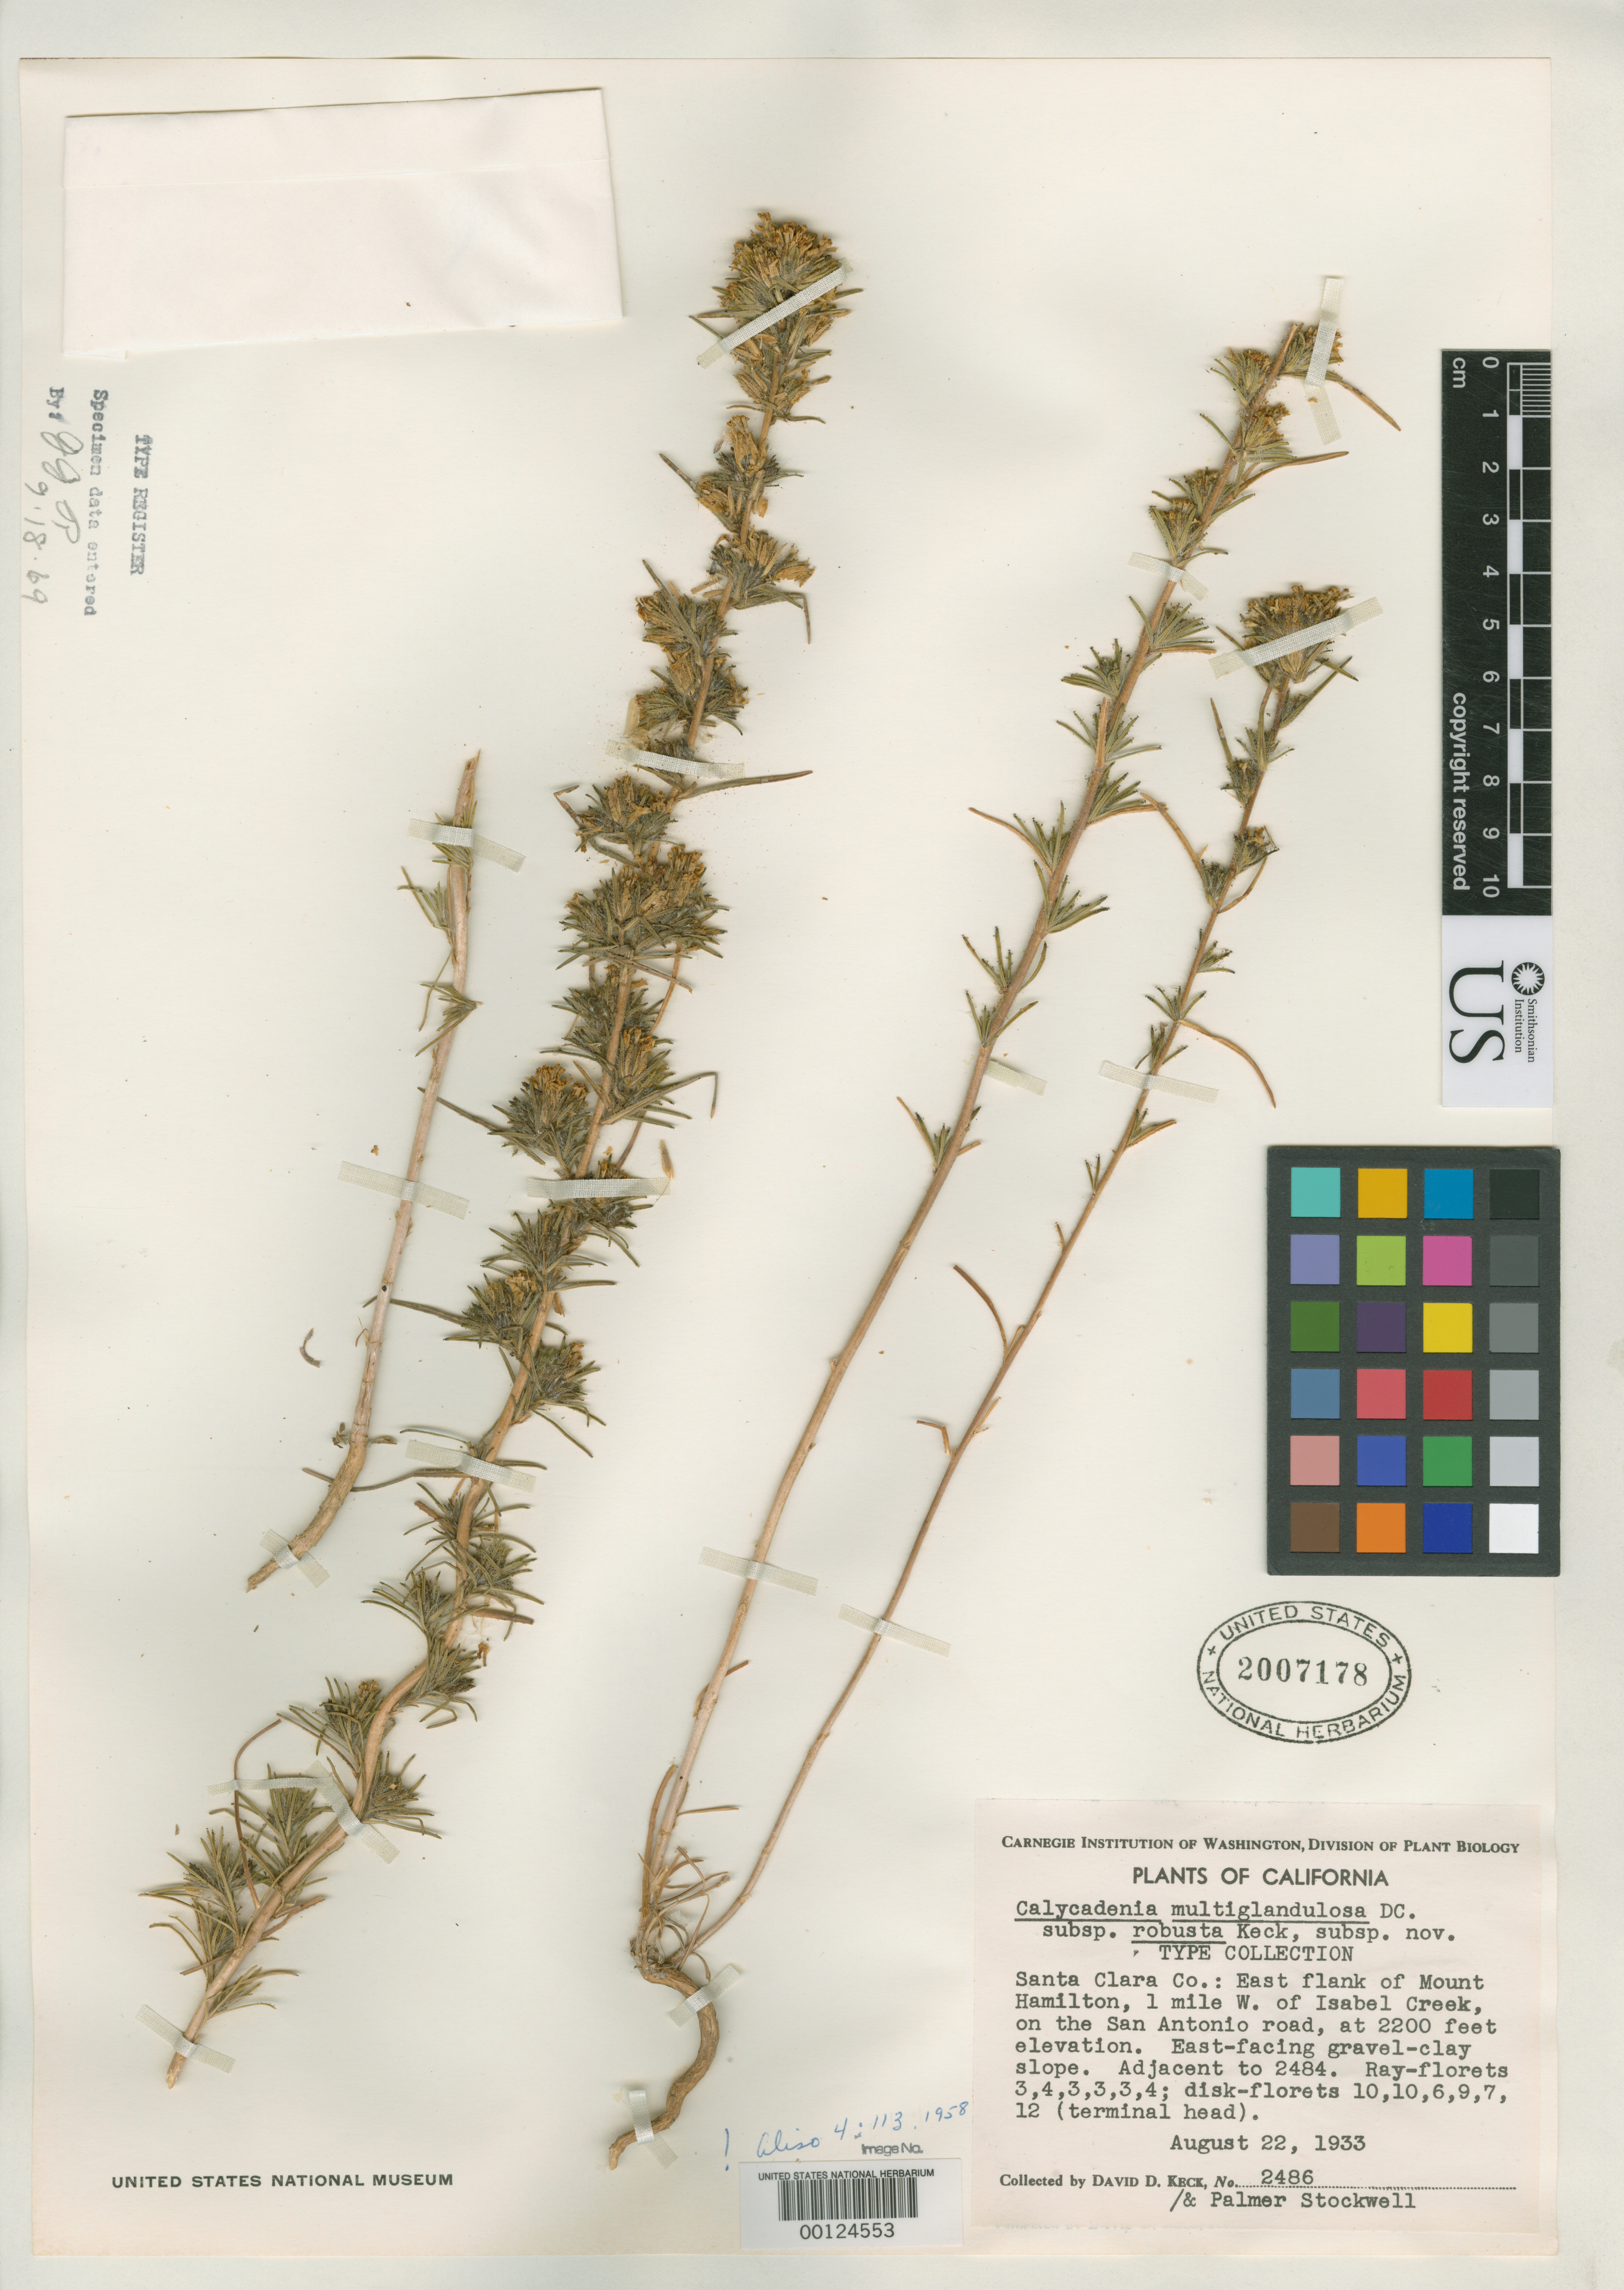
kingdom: Plantae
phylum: Tracheophyta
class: Magnoliopsida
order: Asterales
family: Asteraceae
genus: Calycadenia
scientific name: Calycadenia multiglandulosa subsp. robusta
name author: D.D. Keck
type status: Isotype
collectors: D. D. Keck & W. P. Stockwell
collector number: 2486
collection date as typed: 22 Aug 1933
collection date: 1933-08-22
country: United States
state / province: California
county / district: Santa Clara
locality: Mount Hamilton.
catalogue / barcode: US 2007178